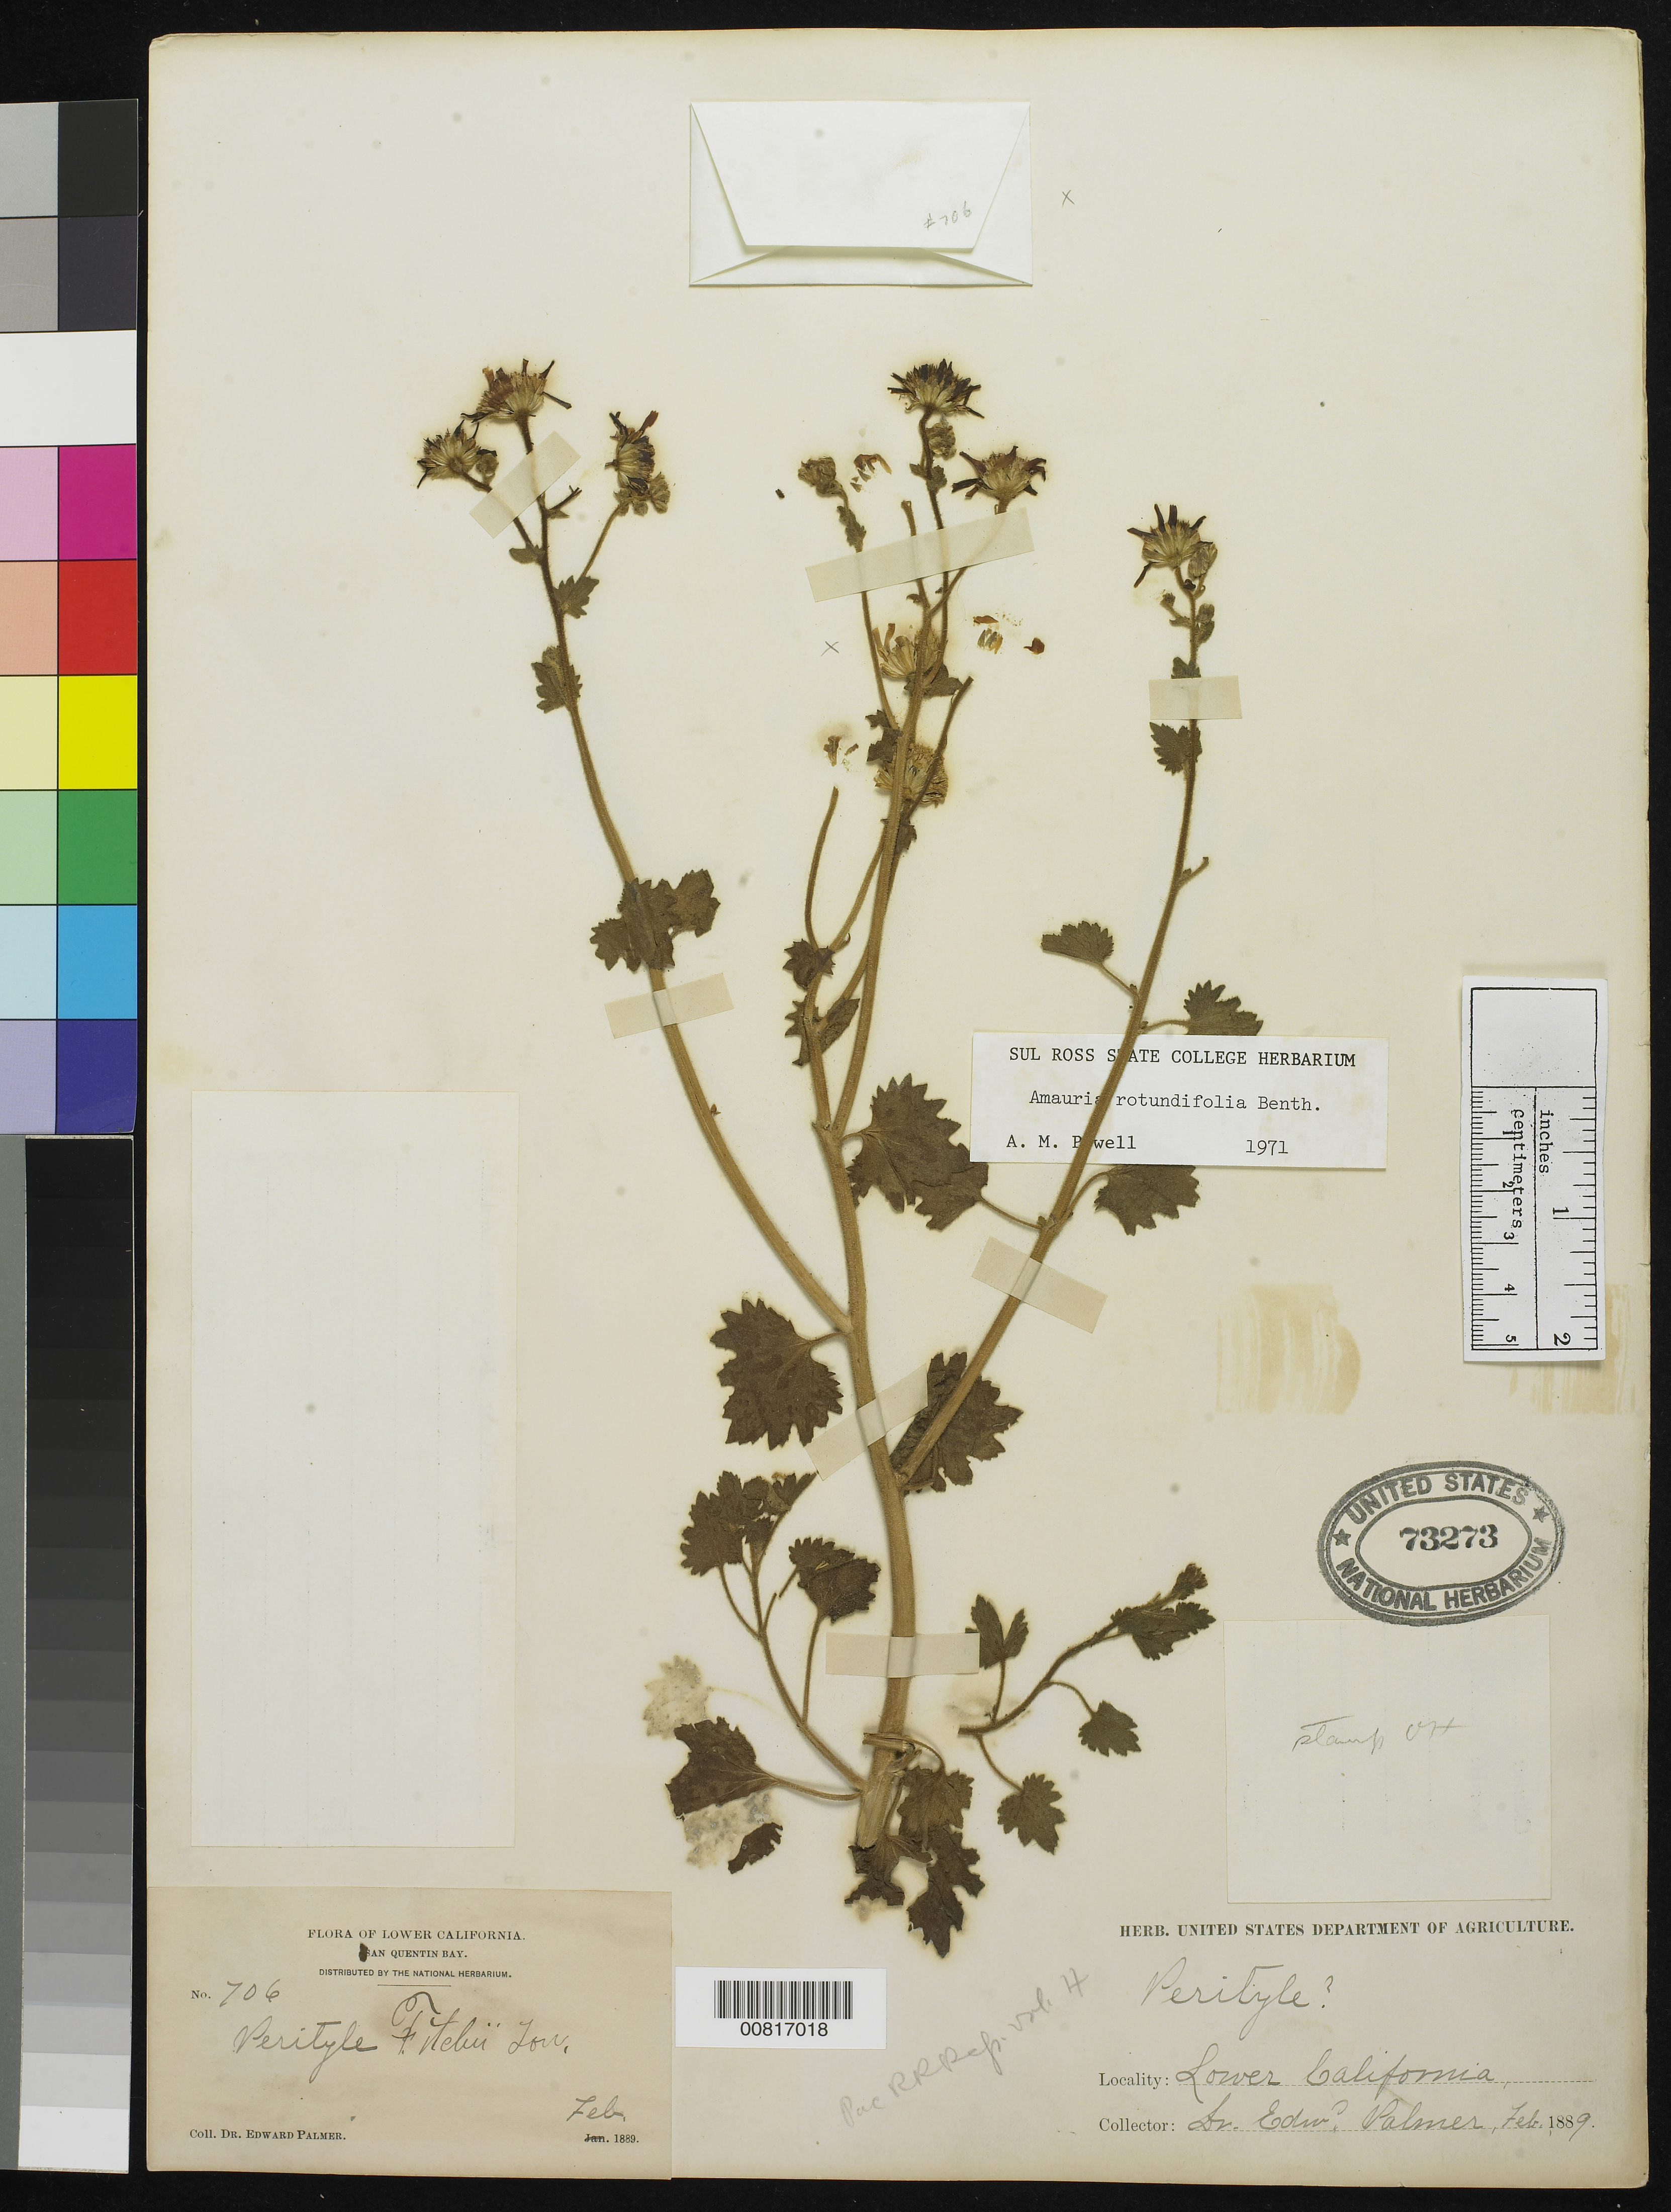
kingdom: Plantae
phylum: Tracheophyta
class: Magnoliopsida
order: Asterales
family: Asteraceae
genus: Amauria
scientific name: Amauria rotundifolia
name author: Benth.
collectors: E. Palmer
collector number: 706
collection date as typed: Feb 1889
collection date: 1889-02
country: Mexico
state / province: Baja California Norte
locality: San Quentin Bay, Baja California Norte.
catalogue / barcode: US 73273